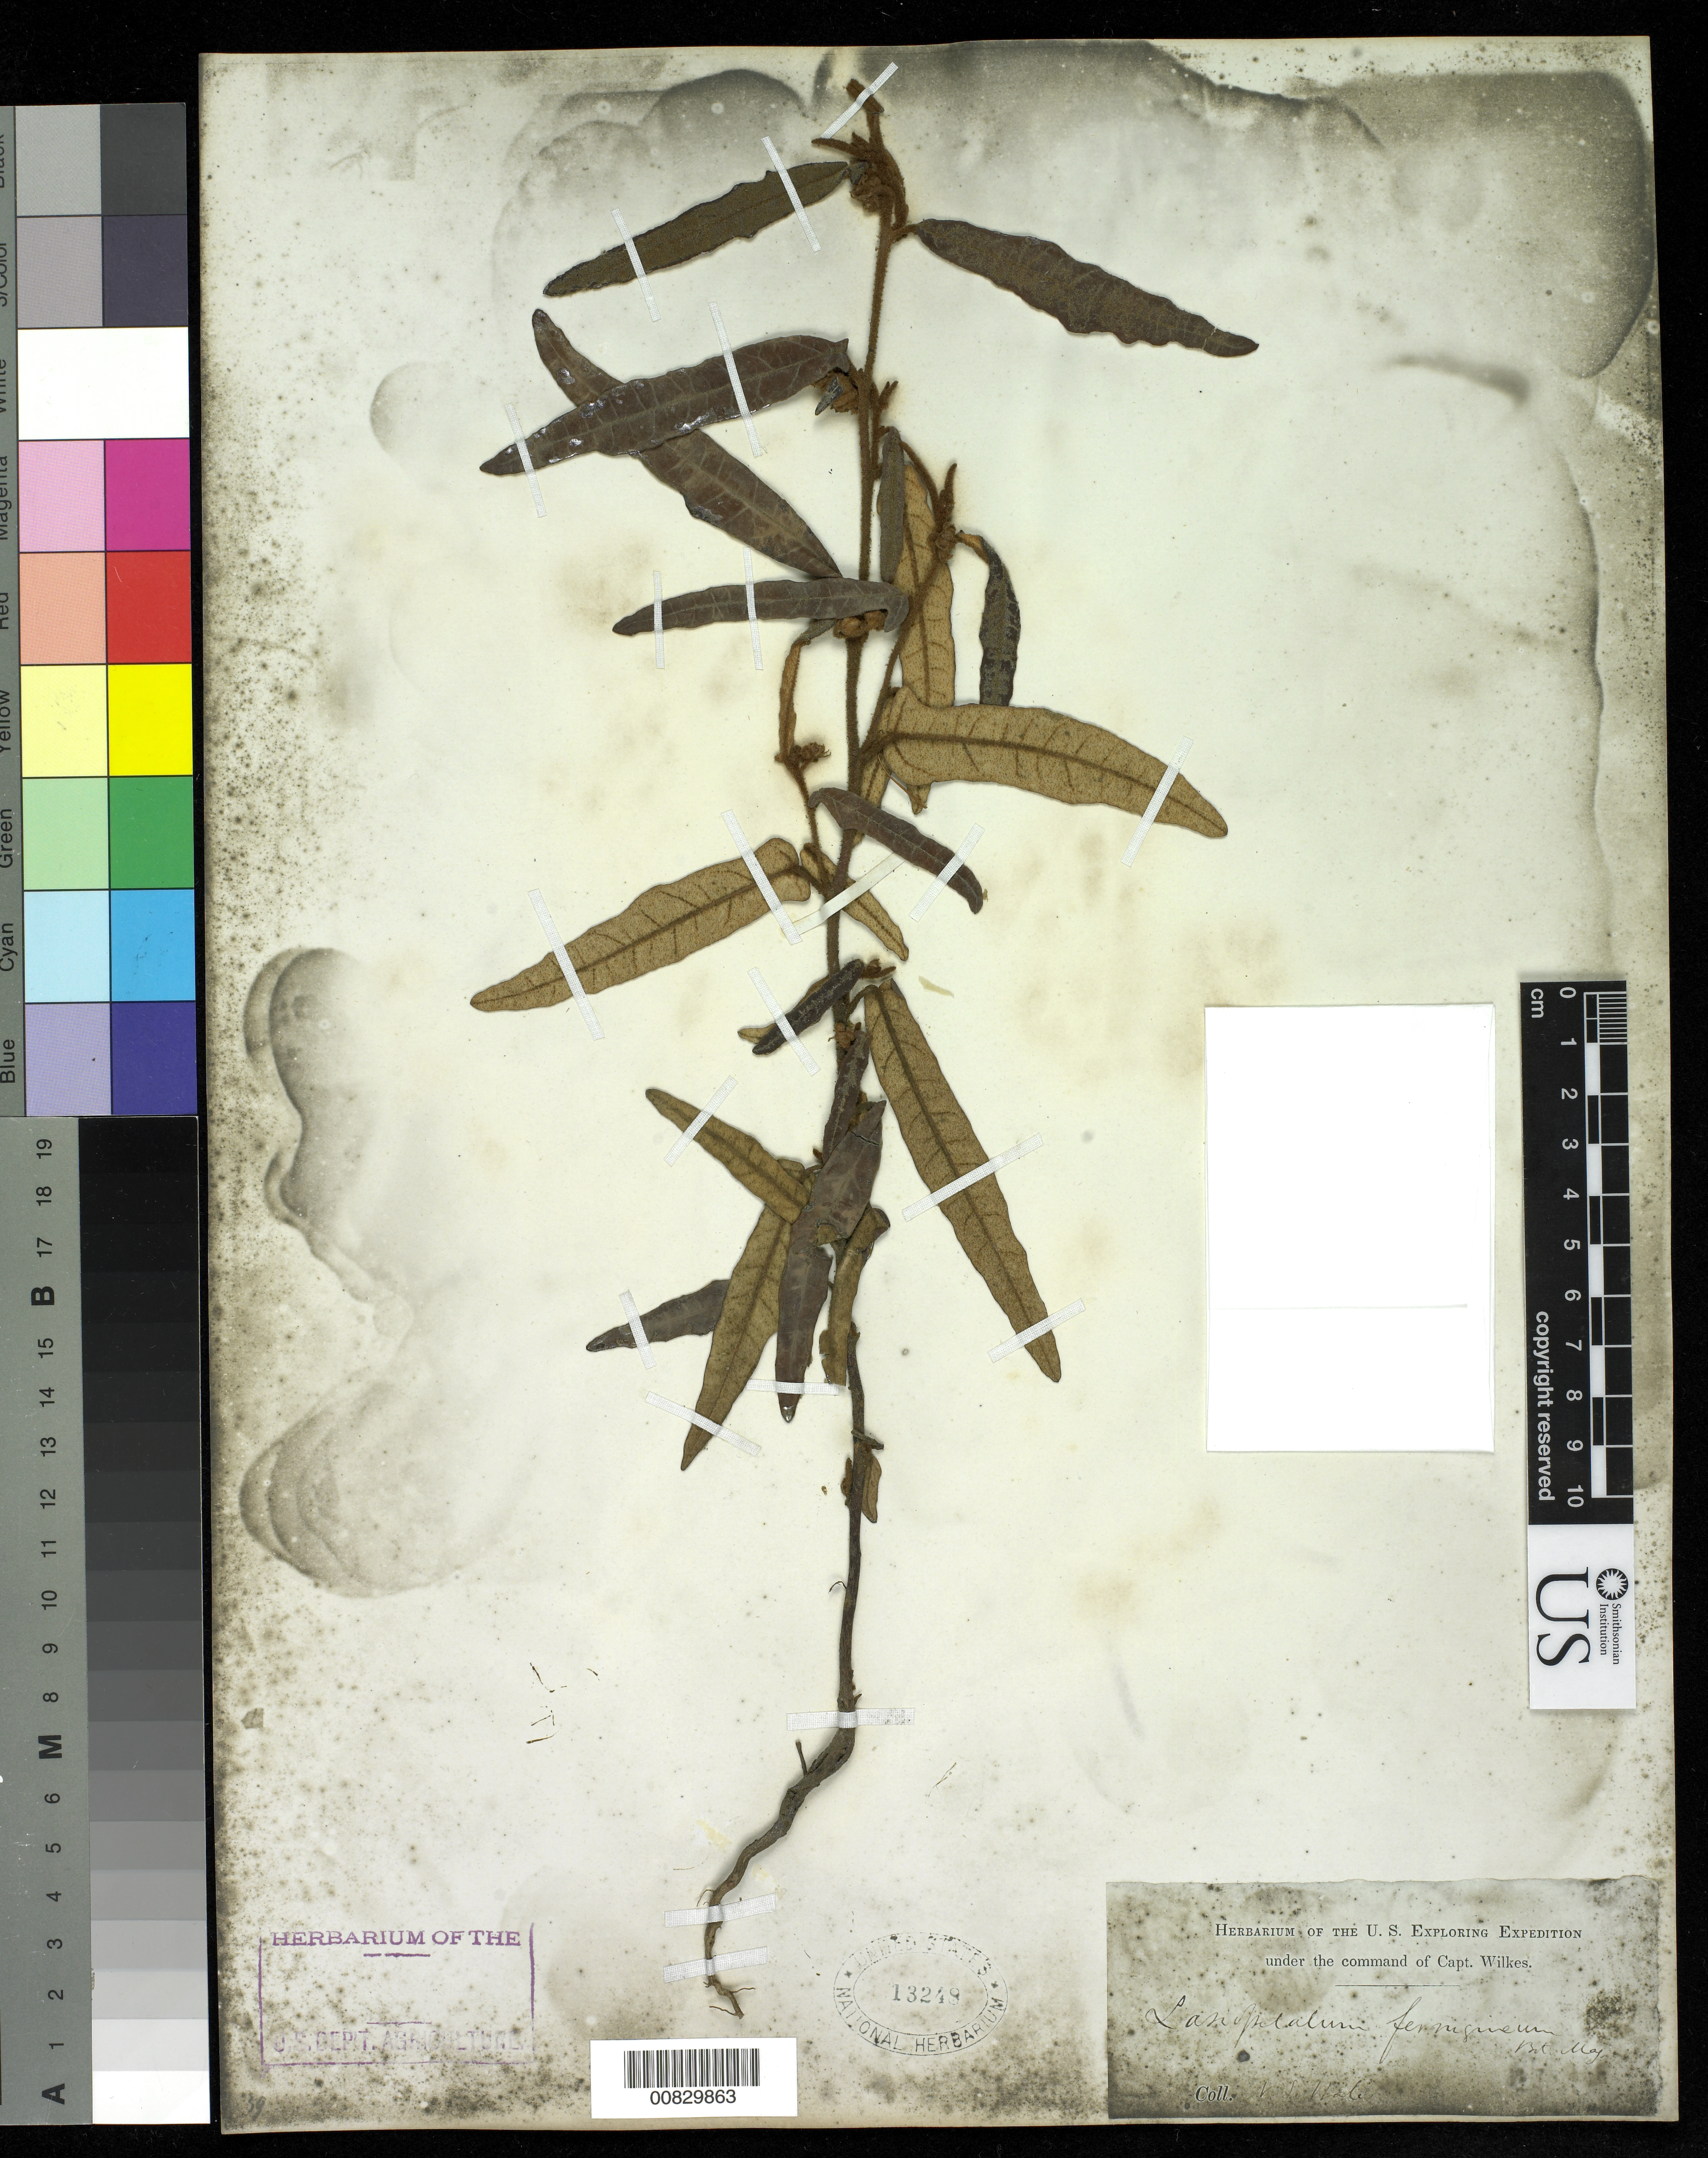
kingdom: Plantae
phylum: Tracheophyta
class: Magnoliopsida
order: Malvales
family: Malvaceae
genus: Lasiopetalum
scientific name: Lasiopetalum ferrugineum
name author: Sm. ex Andrews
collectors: Wilkes Explor. Exped.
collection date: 1838/1842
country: Australia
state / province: New South Wales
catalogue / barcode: US 13248